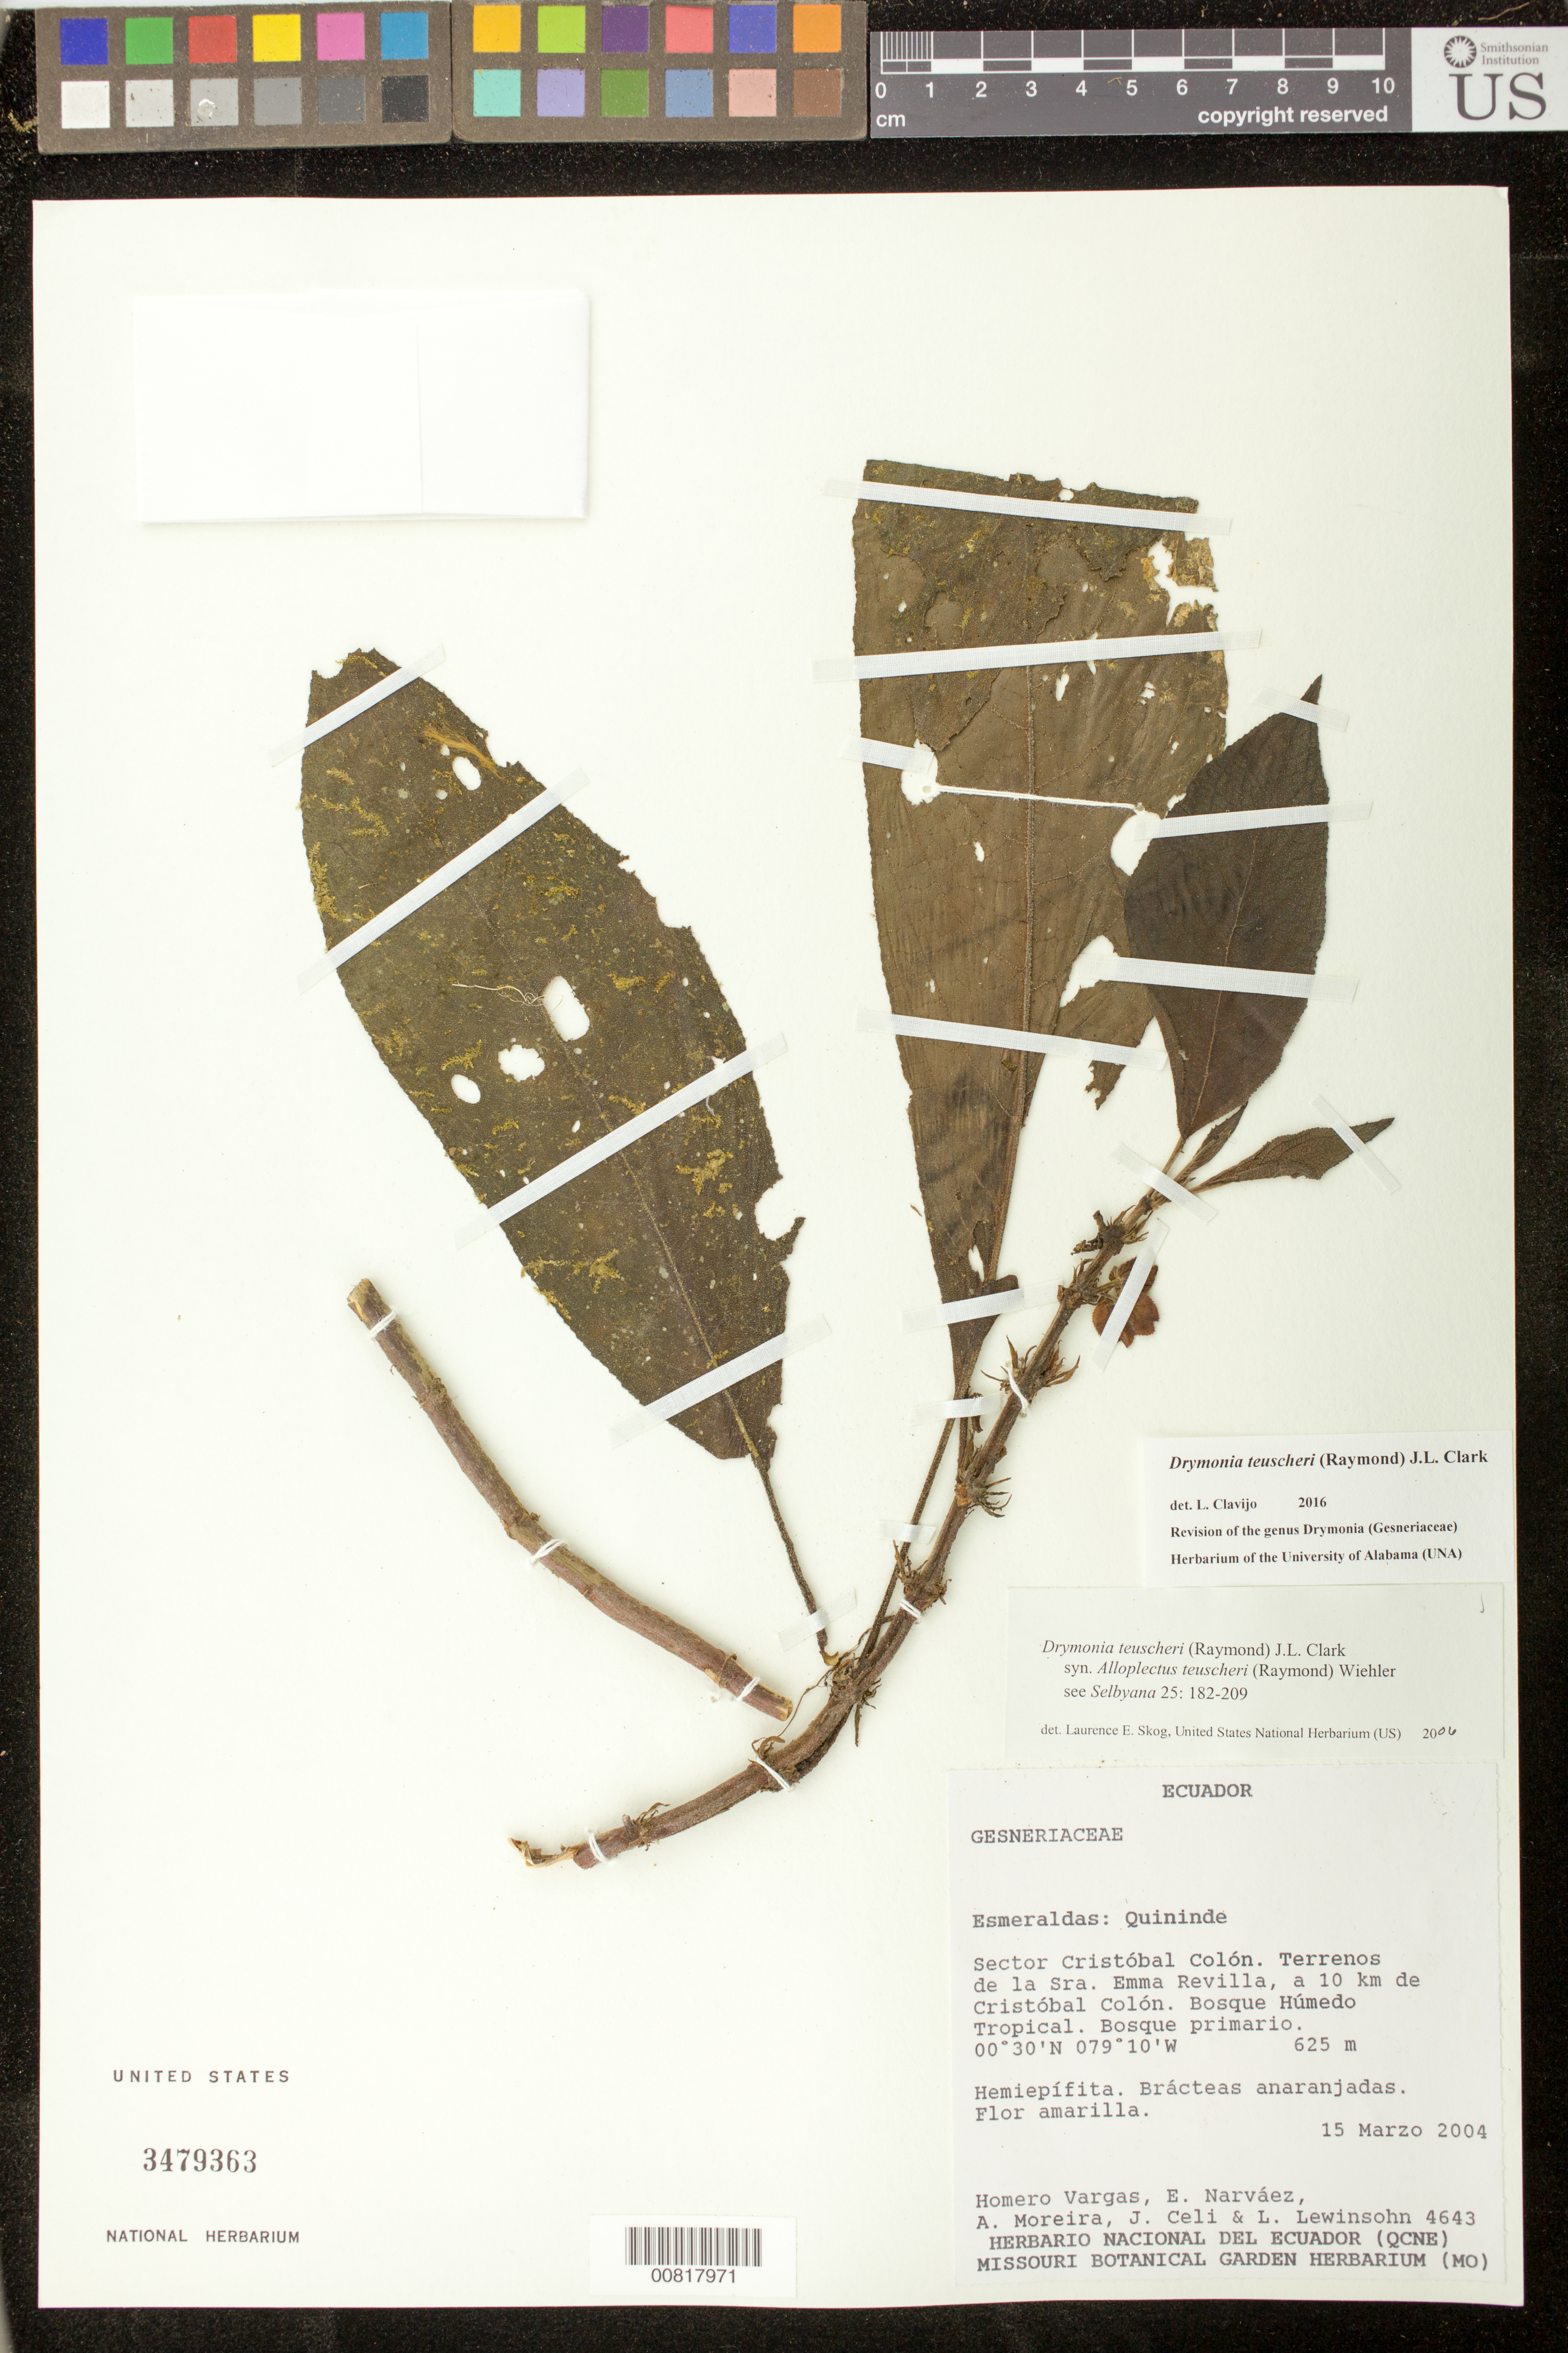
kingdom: Plantae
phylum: Tracheophyta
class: Magnoliopsida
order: Lamiales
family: Gesneriaceae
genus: Drymonia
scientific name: Drymonia teuscheri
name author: (Raymond) J.L. Clark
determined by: Skog, Laurence E.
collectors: H. Vargas, E. Narváez, A. Moreira, J. Celi & L. Lewinsohn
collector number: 4643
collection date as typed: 15 Mar 2004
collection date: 2004-03-15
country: Ecuador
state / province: Esmeraldas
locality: Esmeraldas: Quininde. Sector Cristóbal Colón. Terrenos de la Sra. Emma Revilla, a 10 km de Cristóbal Colón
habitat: Bosque húmedo tropical. Bosque primario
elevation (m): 625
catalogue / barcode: US 3479363